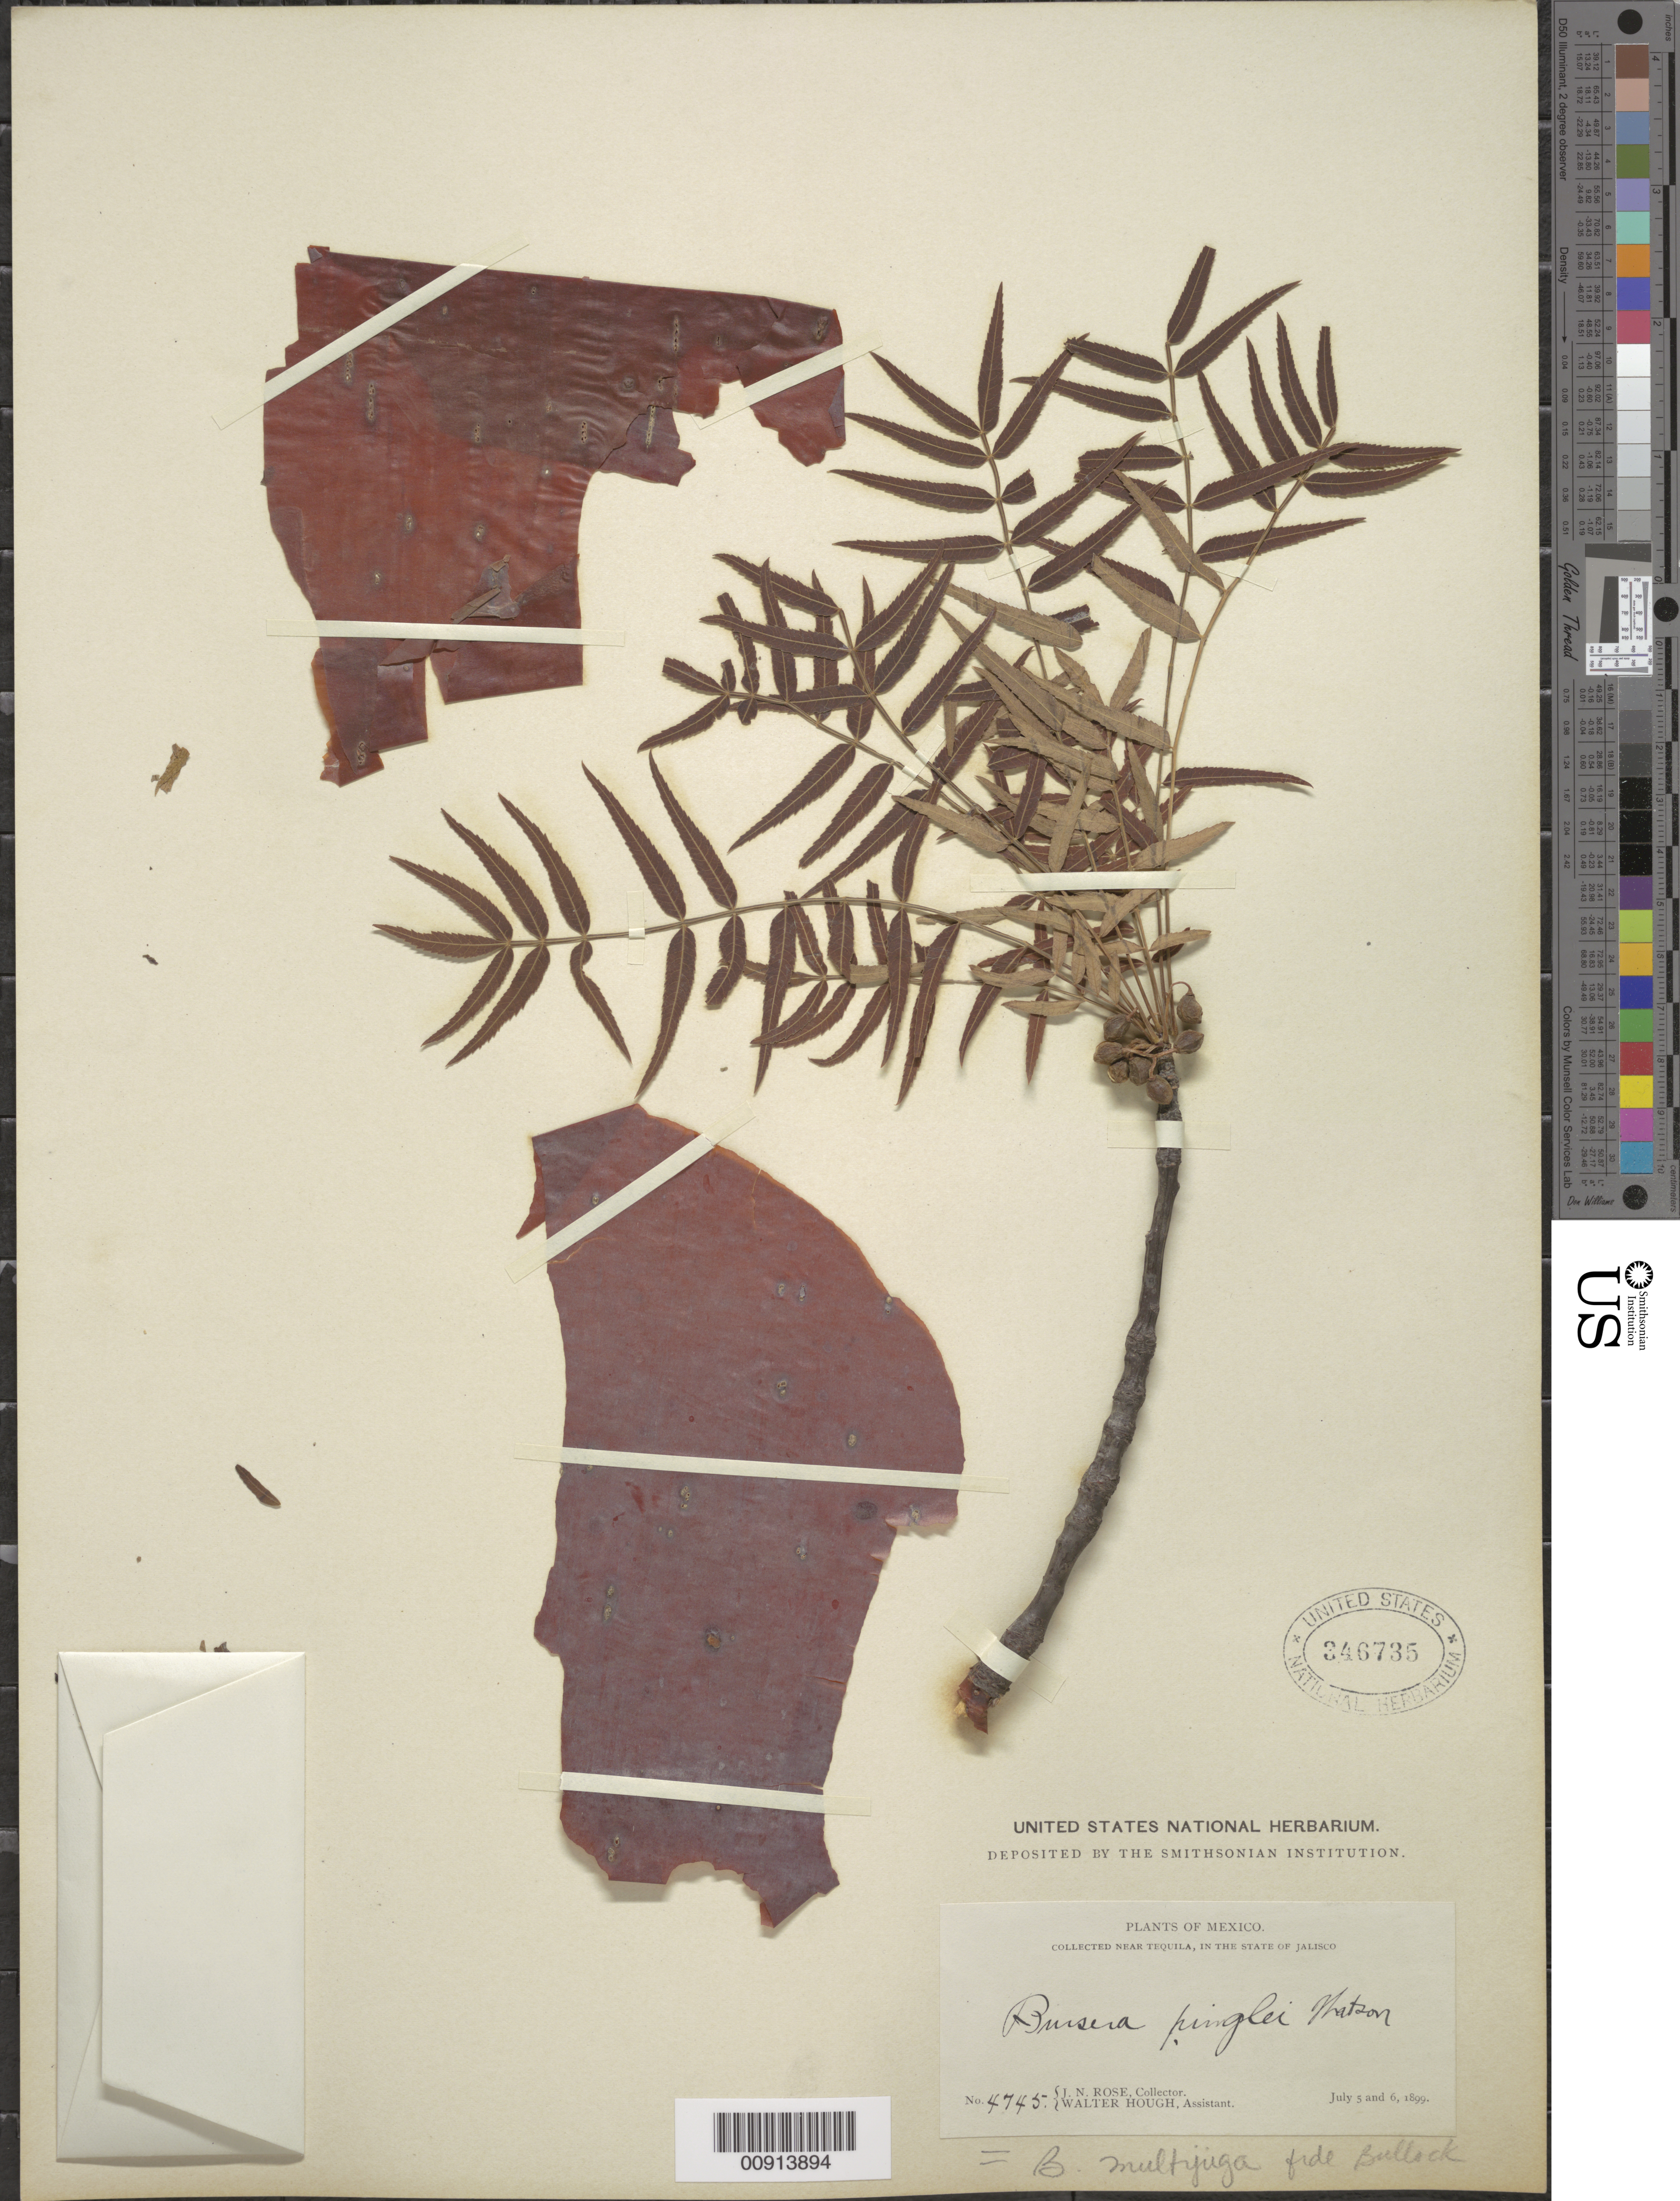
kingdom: Plantae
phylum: Tracheophyta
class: Magnoliopsida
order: Sapindales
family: Burseraceae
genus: Bursera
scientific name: Bursera multijuga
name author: Engl.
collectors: J. N. Rose & W. Hough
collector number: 4745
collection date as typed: July 5 and 6, 1899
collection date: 1899-07-05,1899-07-06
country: Mexico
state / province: Jalisco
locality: Near Tequila, State of Jalisco.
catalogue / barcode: US 346735